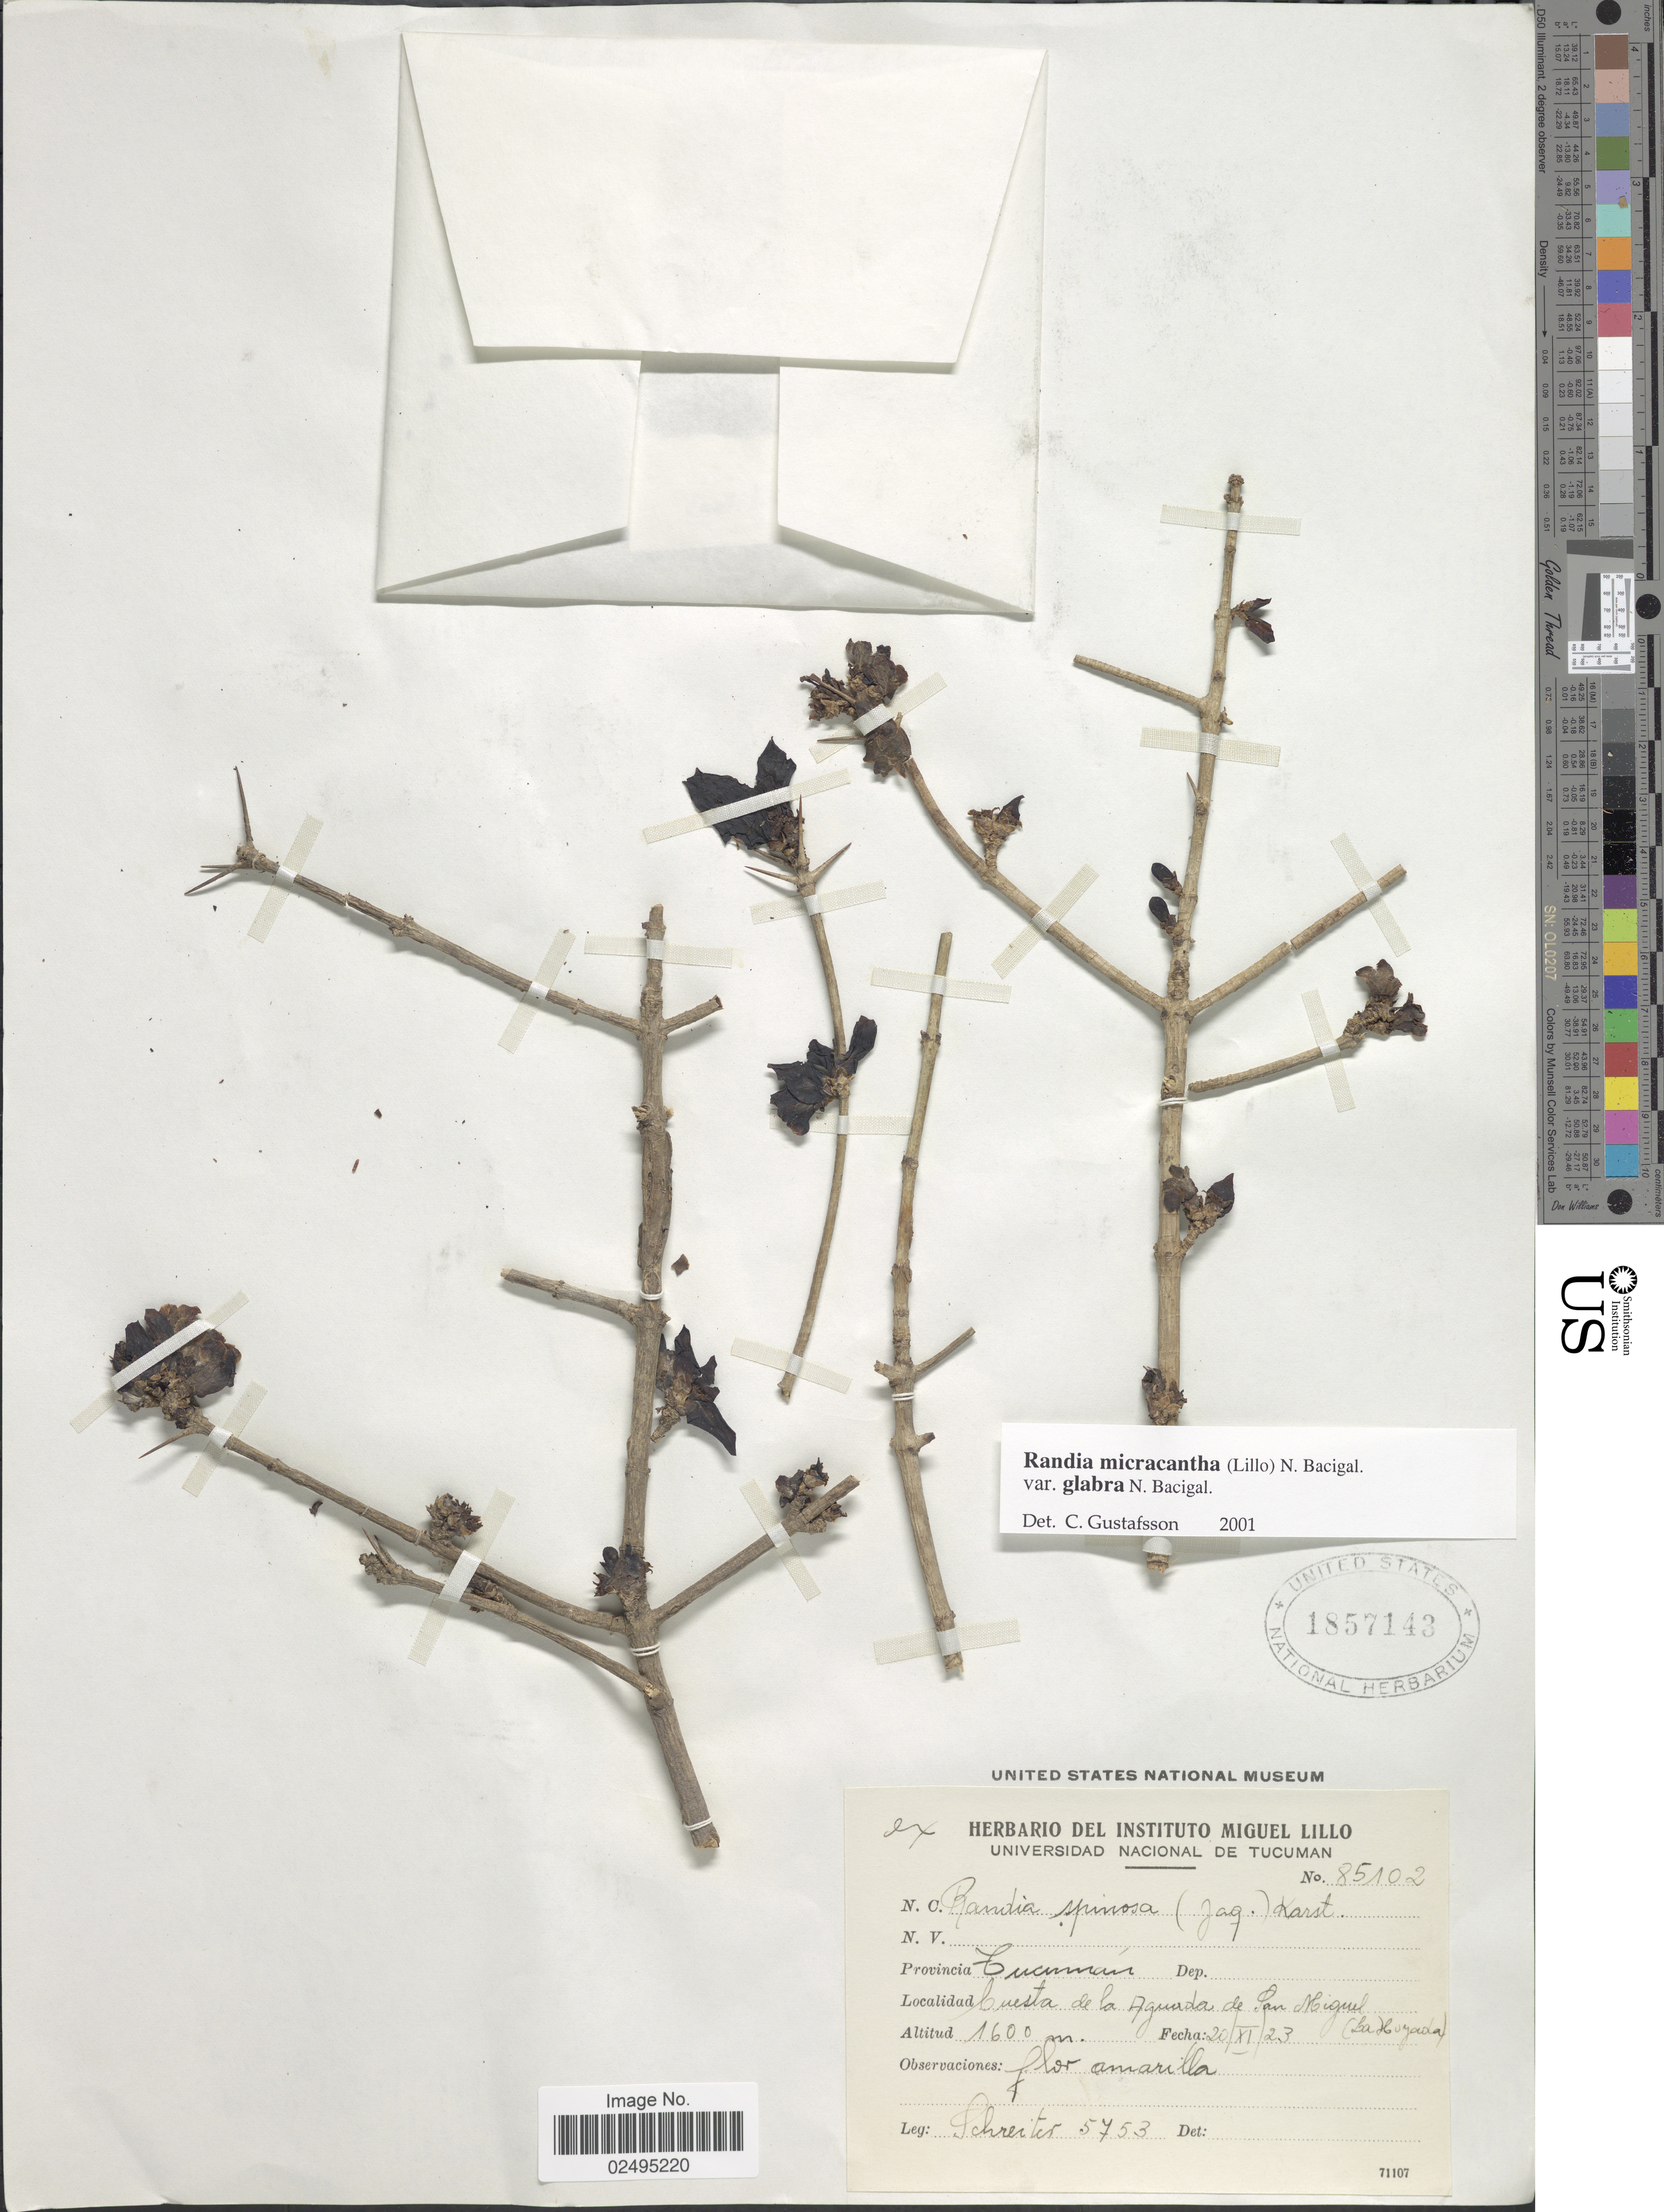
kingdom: Plantae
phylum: Tracheophyta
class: Magnoliopsida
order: Gentianales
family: Rubiaceae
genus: Randia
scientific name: Randia micracantha var. glabra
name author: Bacigalupo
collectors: -. Schreiter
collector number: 5753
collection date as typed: Transcribed d/m/y: 20/9/23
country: Argentina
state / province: Tucuman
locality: Provincia Tucuman, Cuesta de la Aguada de San Miguel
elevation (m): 1600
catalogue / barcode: US 1857143